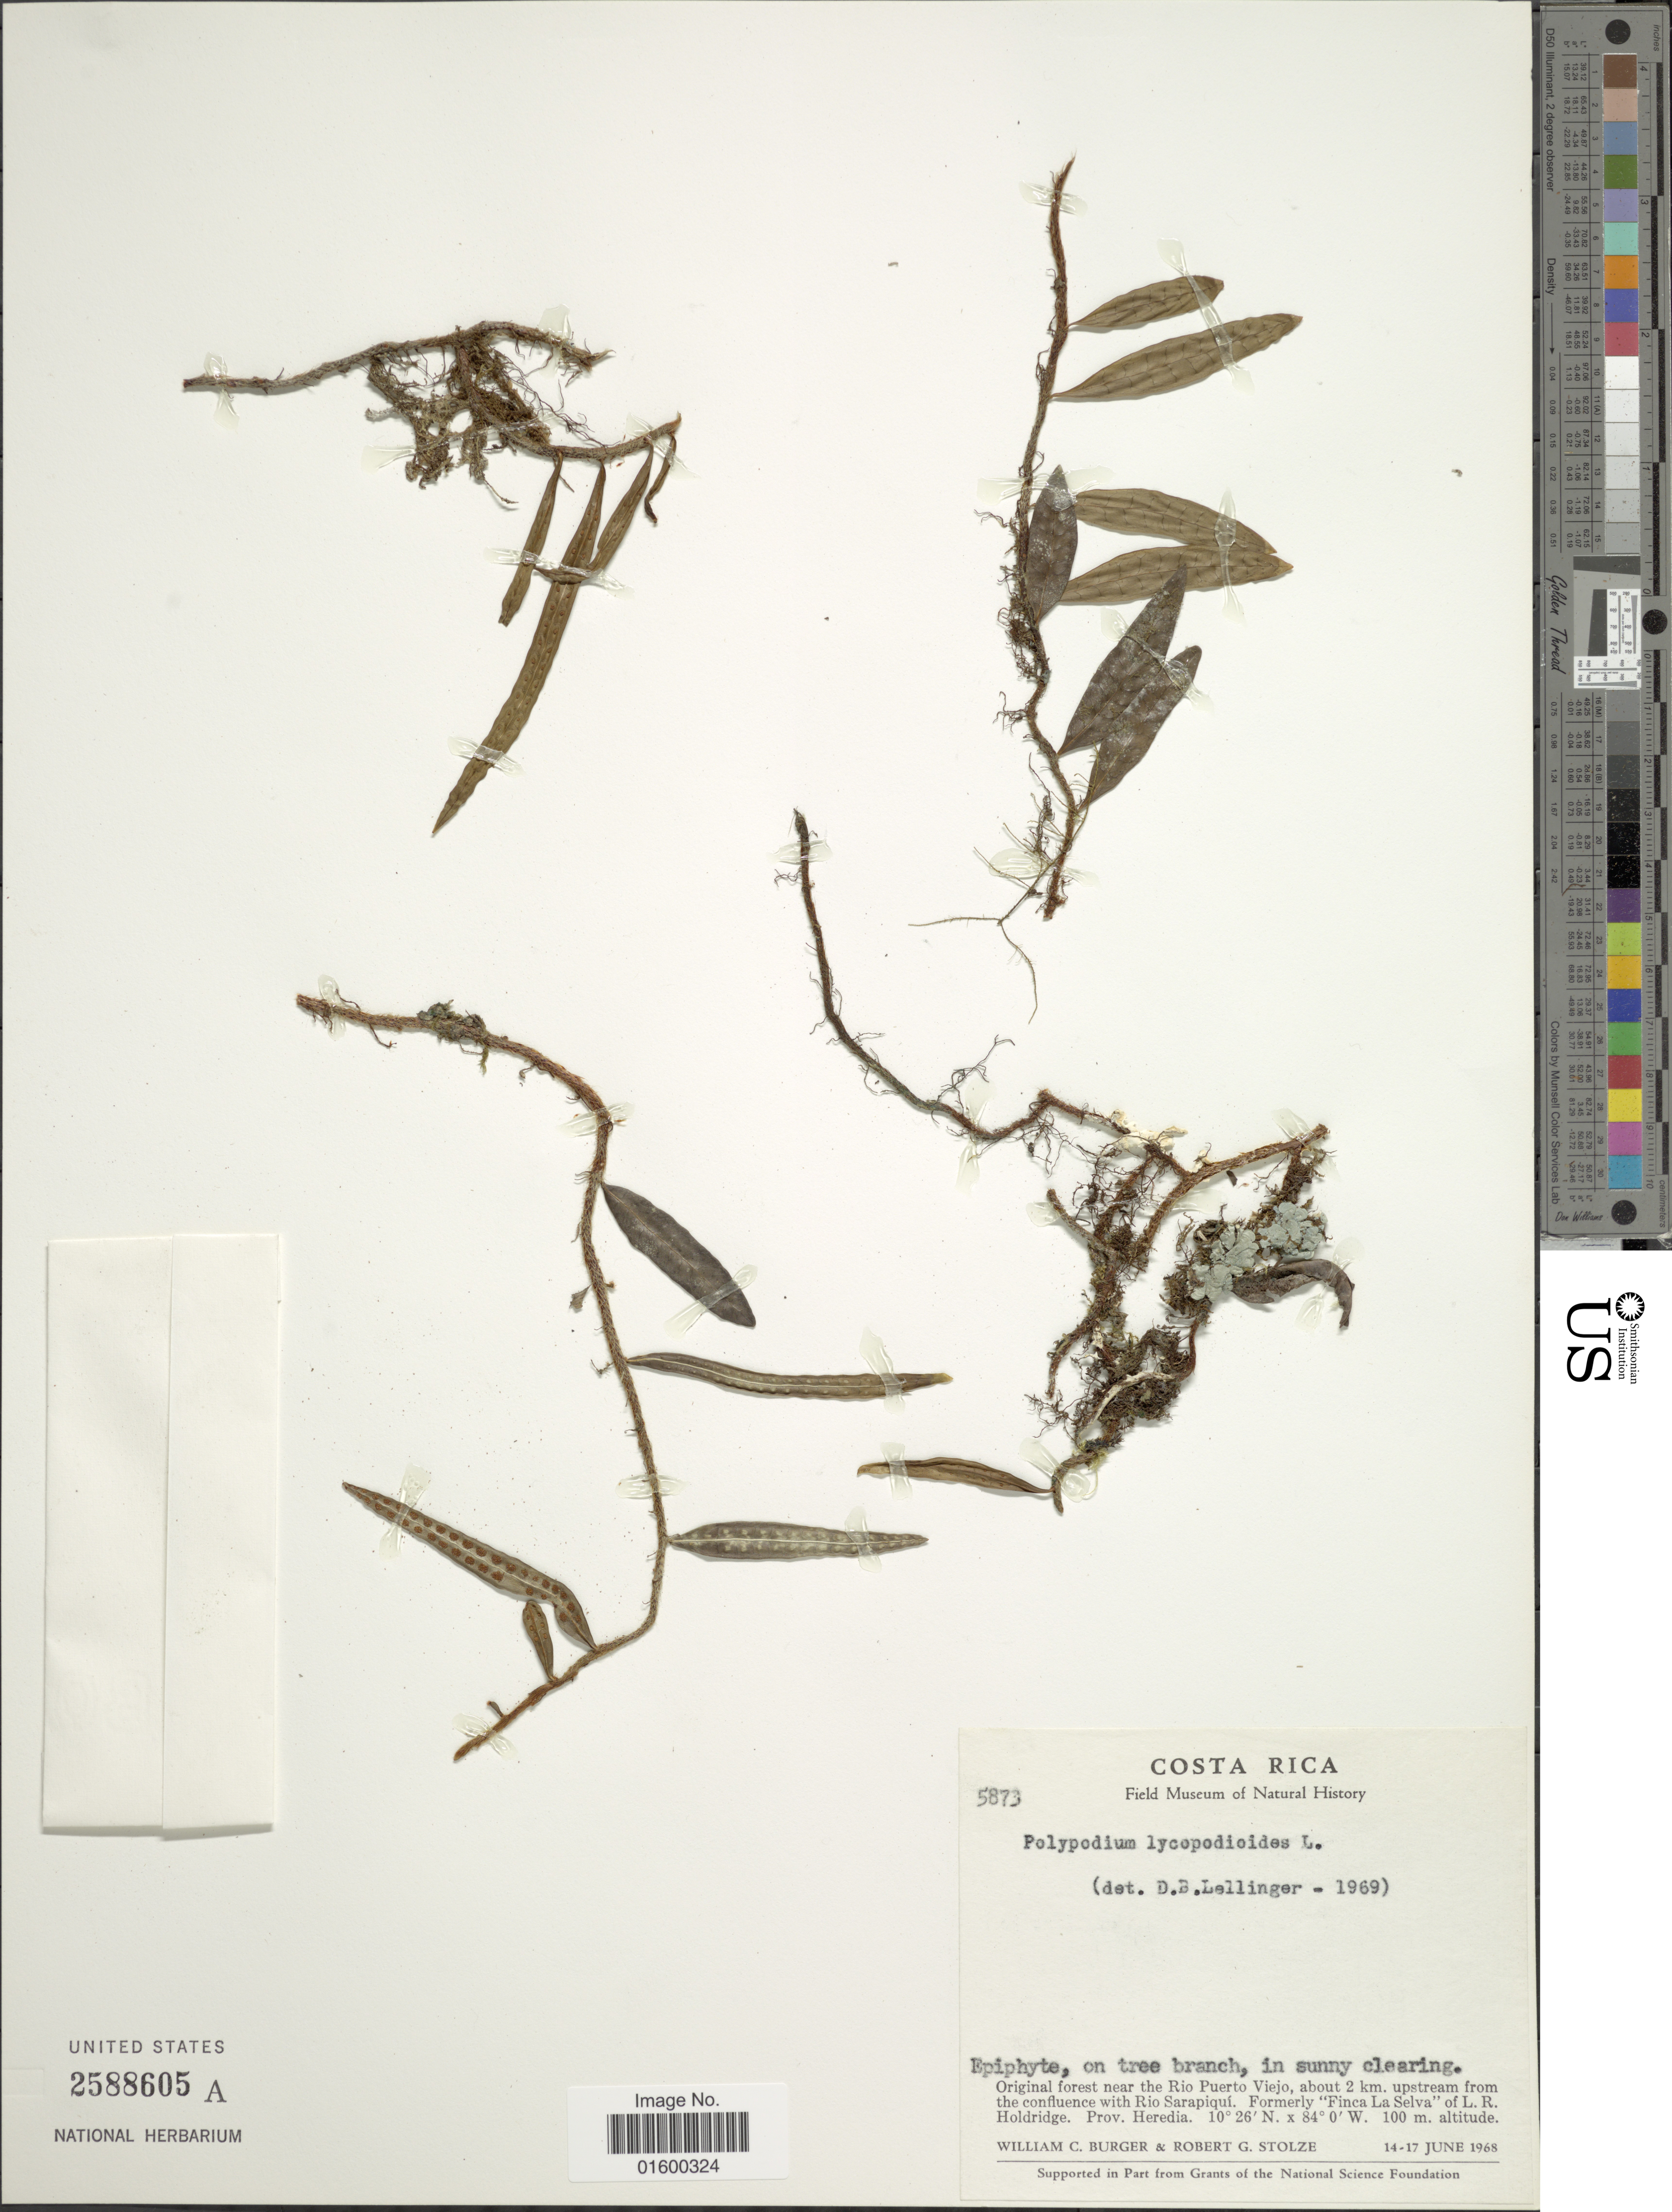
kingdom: Plantae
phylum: Tracheophyta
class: Polypodiopsida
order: Polypodiales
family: Polypodiaceae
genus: Microgramma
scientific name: Microgramma lycopodioides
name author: (L.) Copel.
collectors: W. Burger & R. G. Stolze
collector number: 5873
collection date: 1968-06-14/1968-06-17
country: Costa Rica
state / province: Heredia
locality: Near the Rio Puerto Viejo, about 2 km upstream from the confluence with Rio Sarapiqui, Formerly Finca La Selva of L. R. Holdridge, Prov. Heredia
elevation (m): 100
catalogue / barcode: US 2588605A